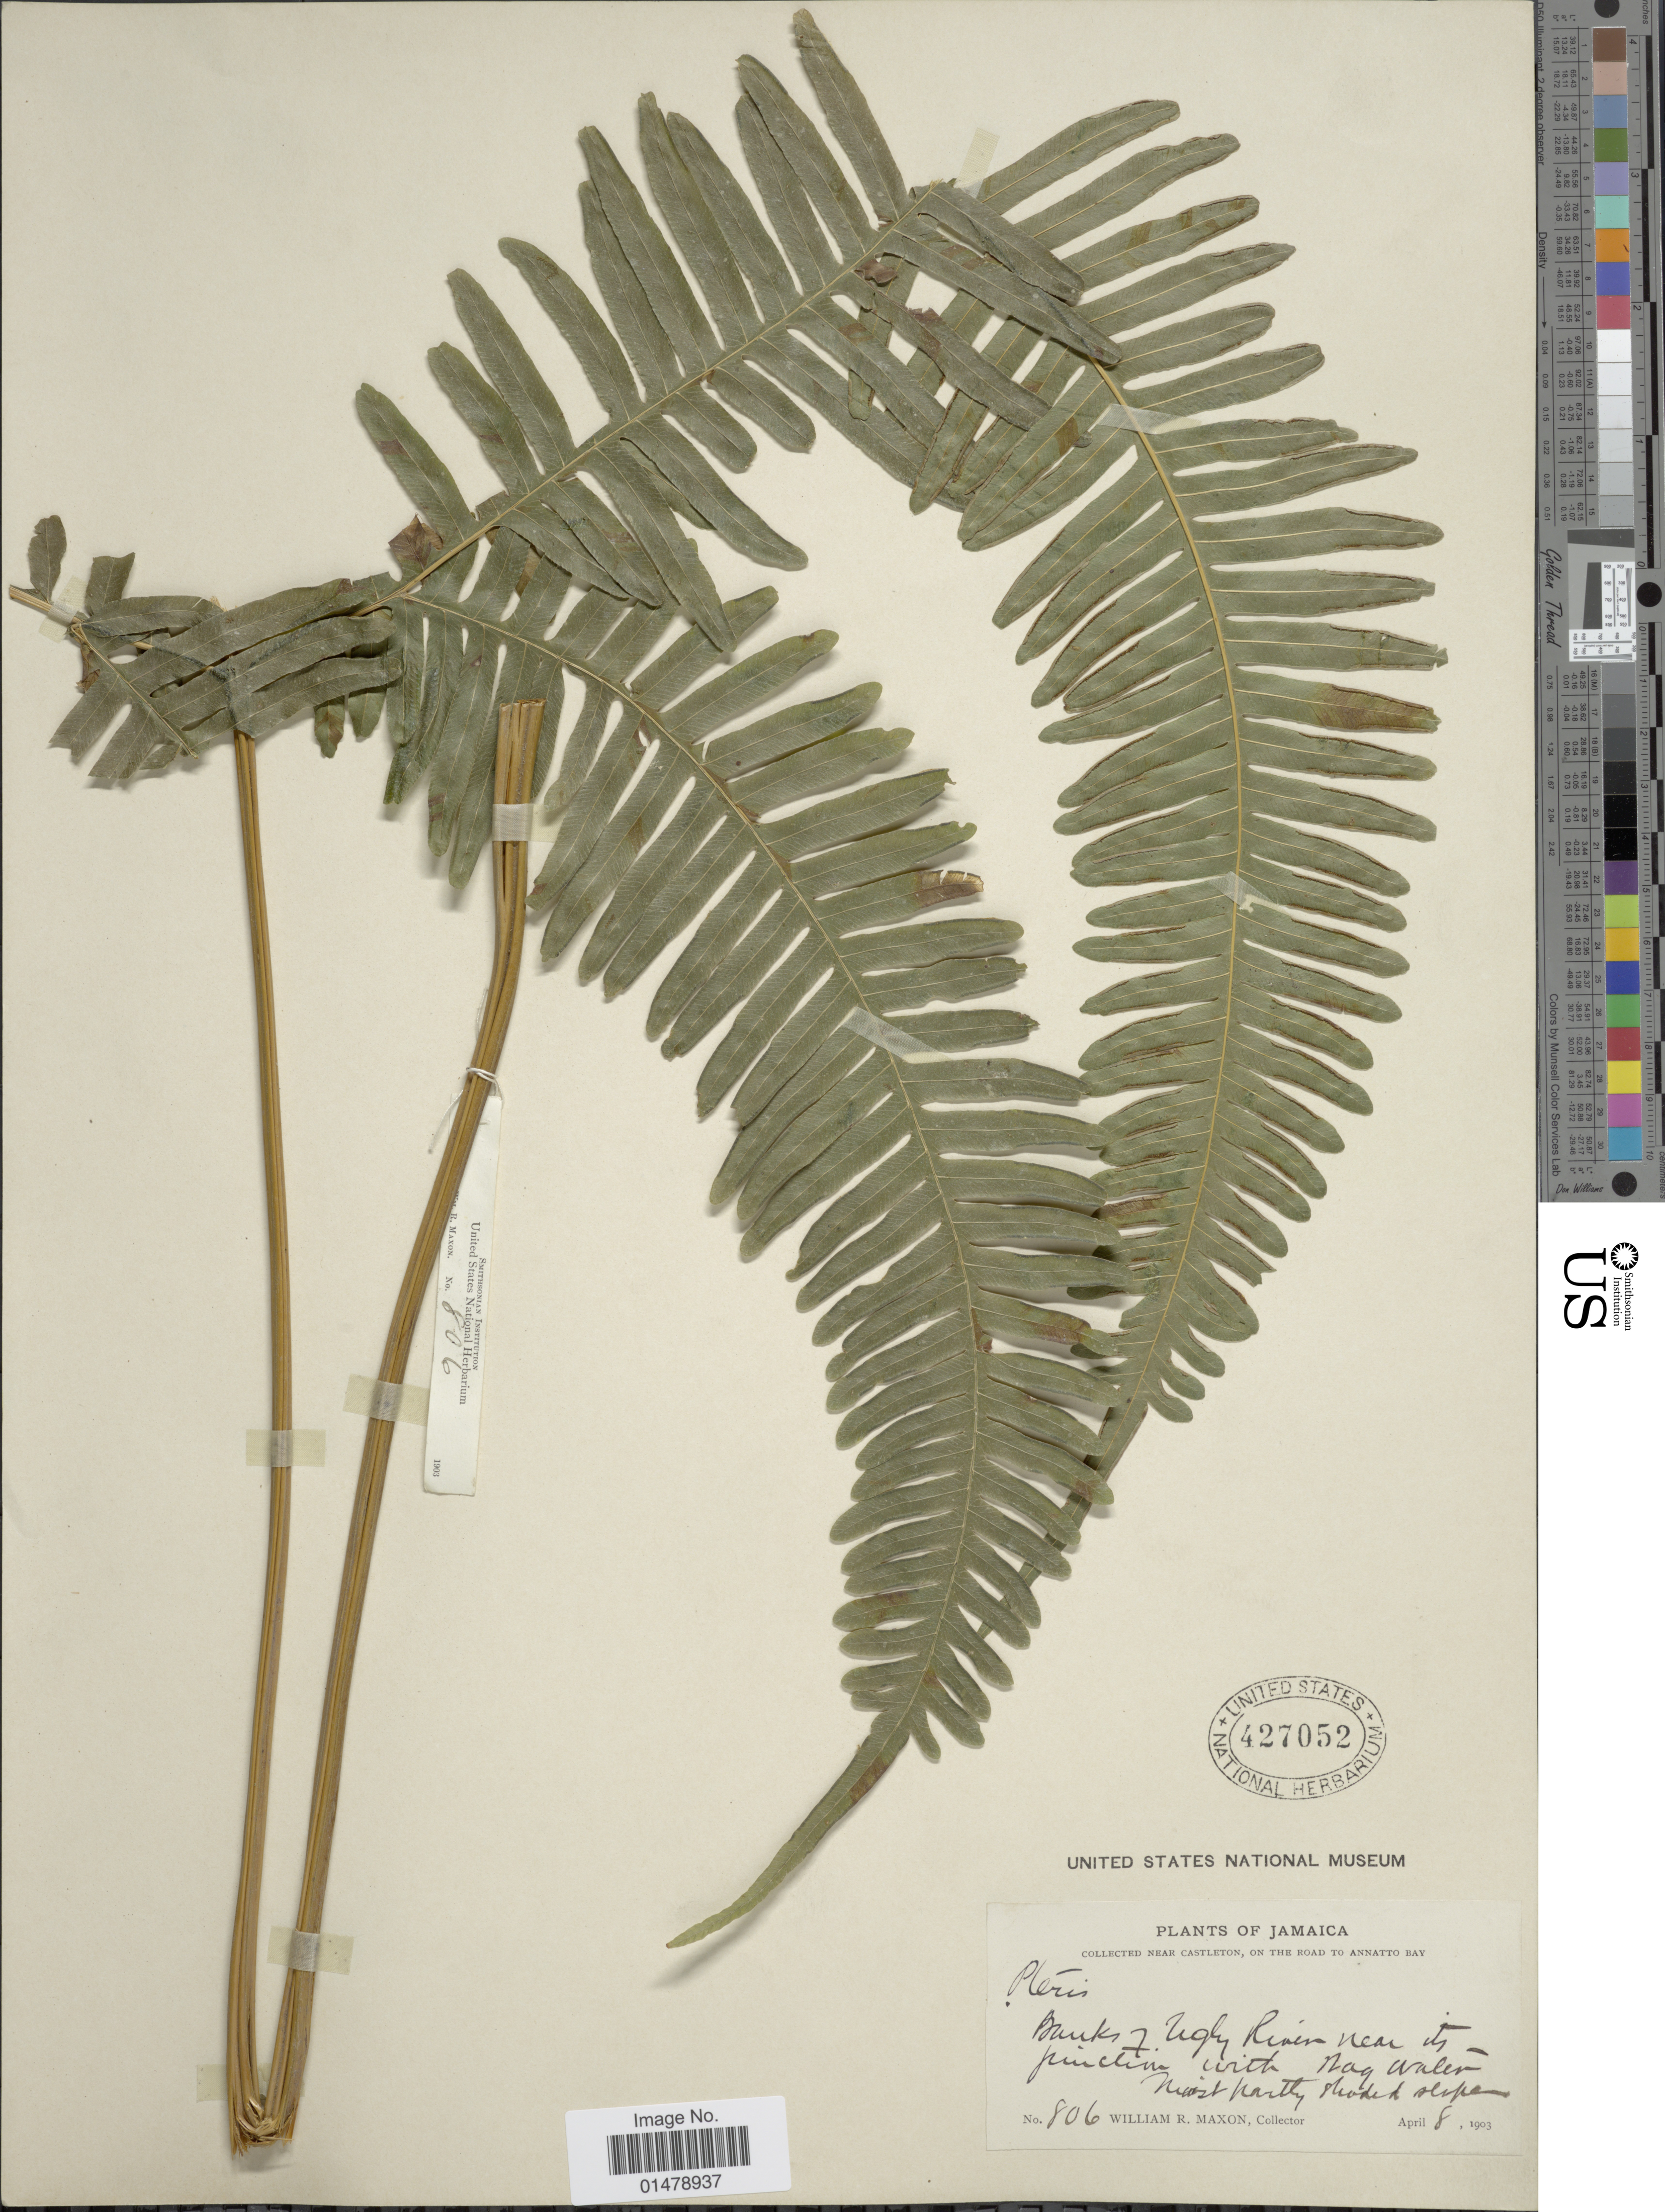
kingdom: Plantae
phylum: Tracheophyta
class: Polypodiopsida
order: Polypodiales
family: Pteridaceae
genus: Pteris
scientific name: Pteris quadriaurita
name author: Retz.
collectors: W. R. Maxon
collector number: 806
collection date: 1903-04-08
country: Jamaica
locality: Near Castleton, on the road to Annatto Bay. Banks of Ugly River near its junction with Wag Water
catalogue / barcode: US 427052